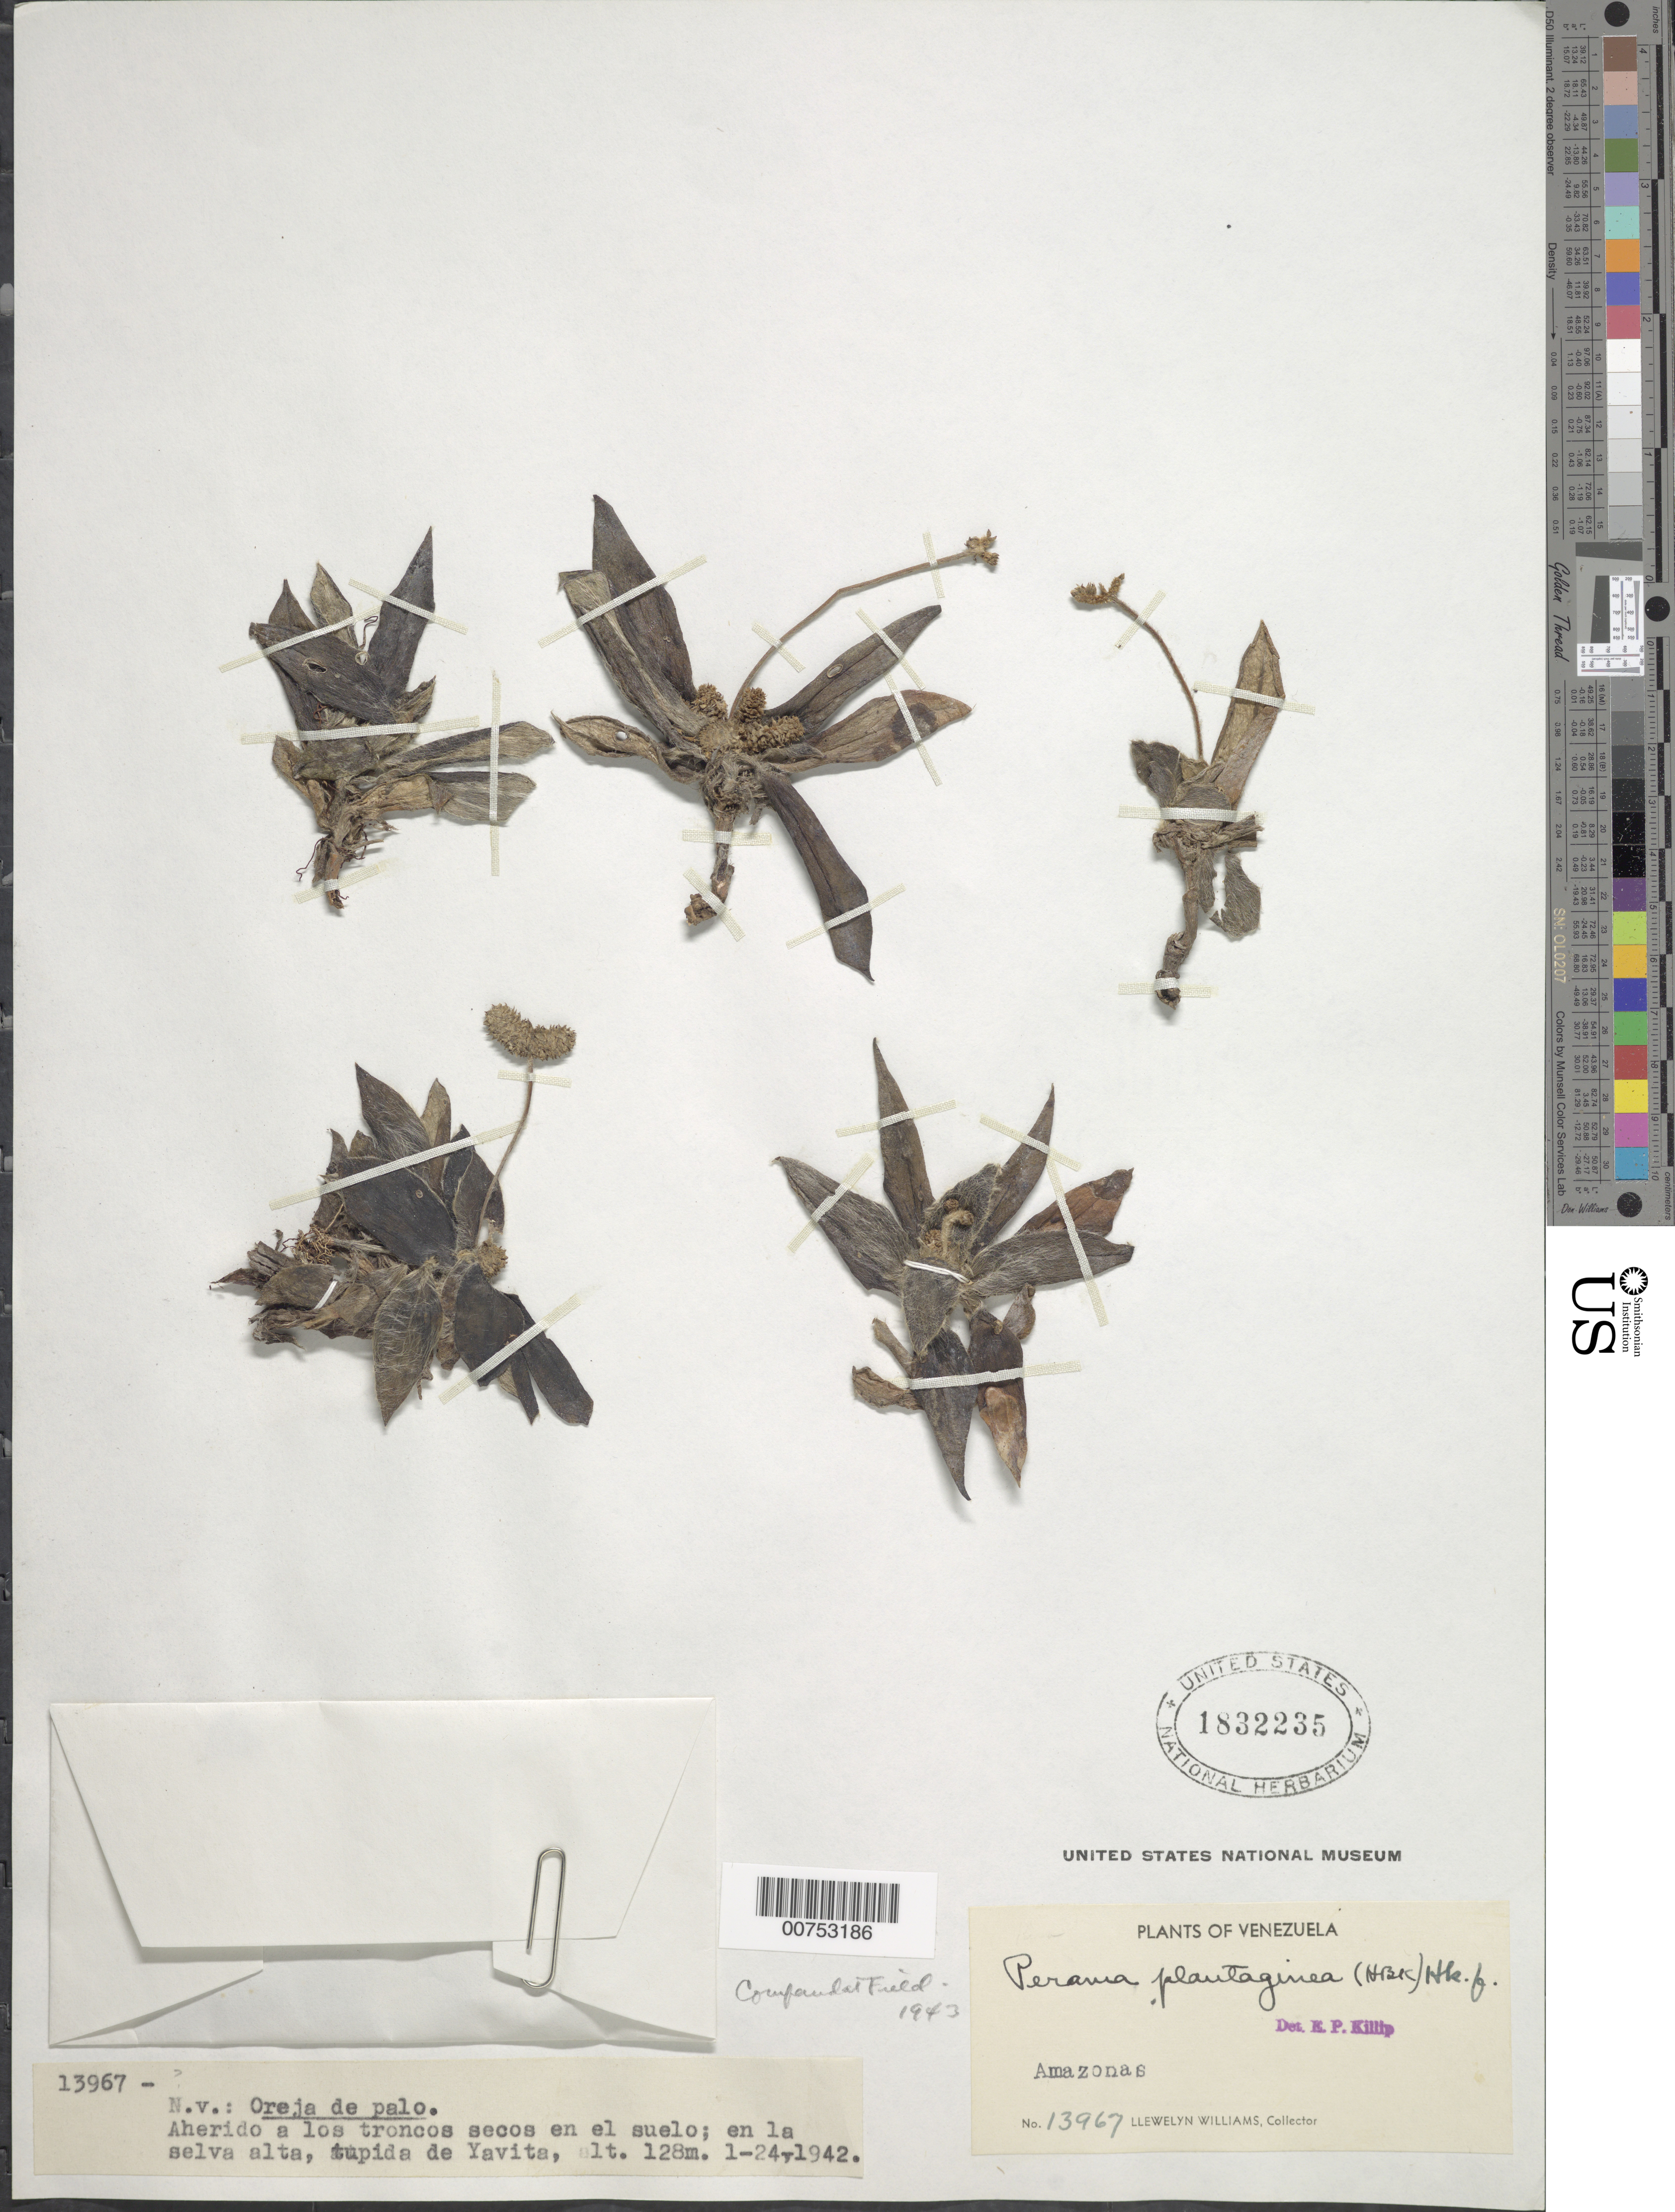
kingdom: Plantae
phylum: Tracheophyta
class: Magnoliopsida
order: Gentianales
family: Rubiaceae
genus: Perama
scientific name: Perama plantaginea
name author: (Kunth) Hook. f.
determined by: Killip, Ellsworth P.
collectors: Ll. Williams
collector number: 13967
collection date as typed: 24-Jan-42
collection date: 1942-01-24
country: Venezuela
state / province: Amazonas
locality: Yavita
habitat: Selva alta, tupida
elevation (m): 128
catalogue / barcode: US 1832235